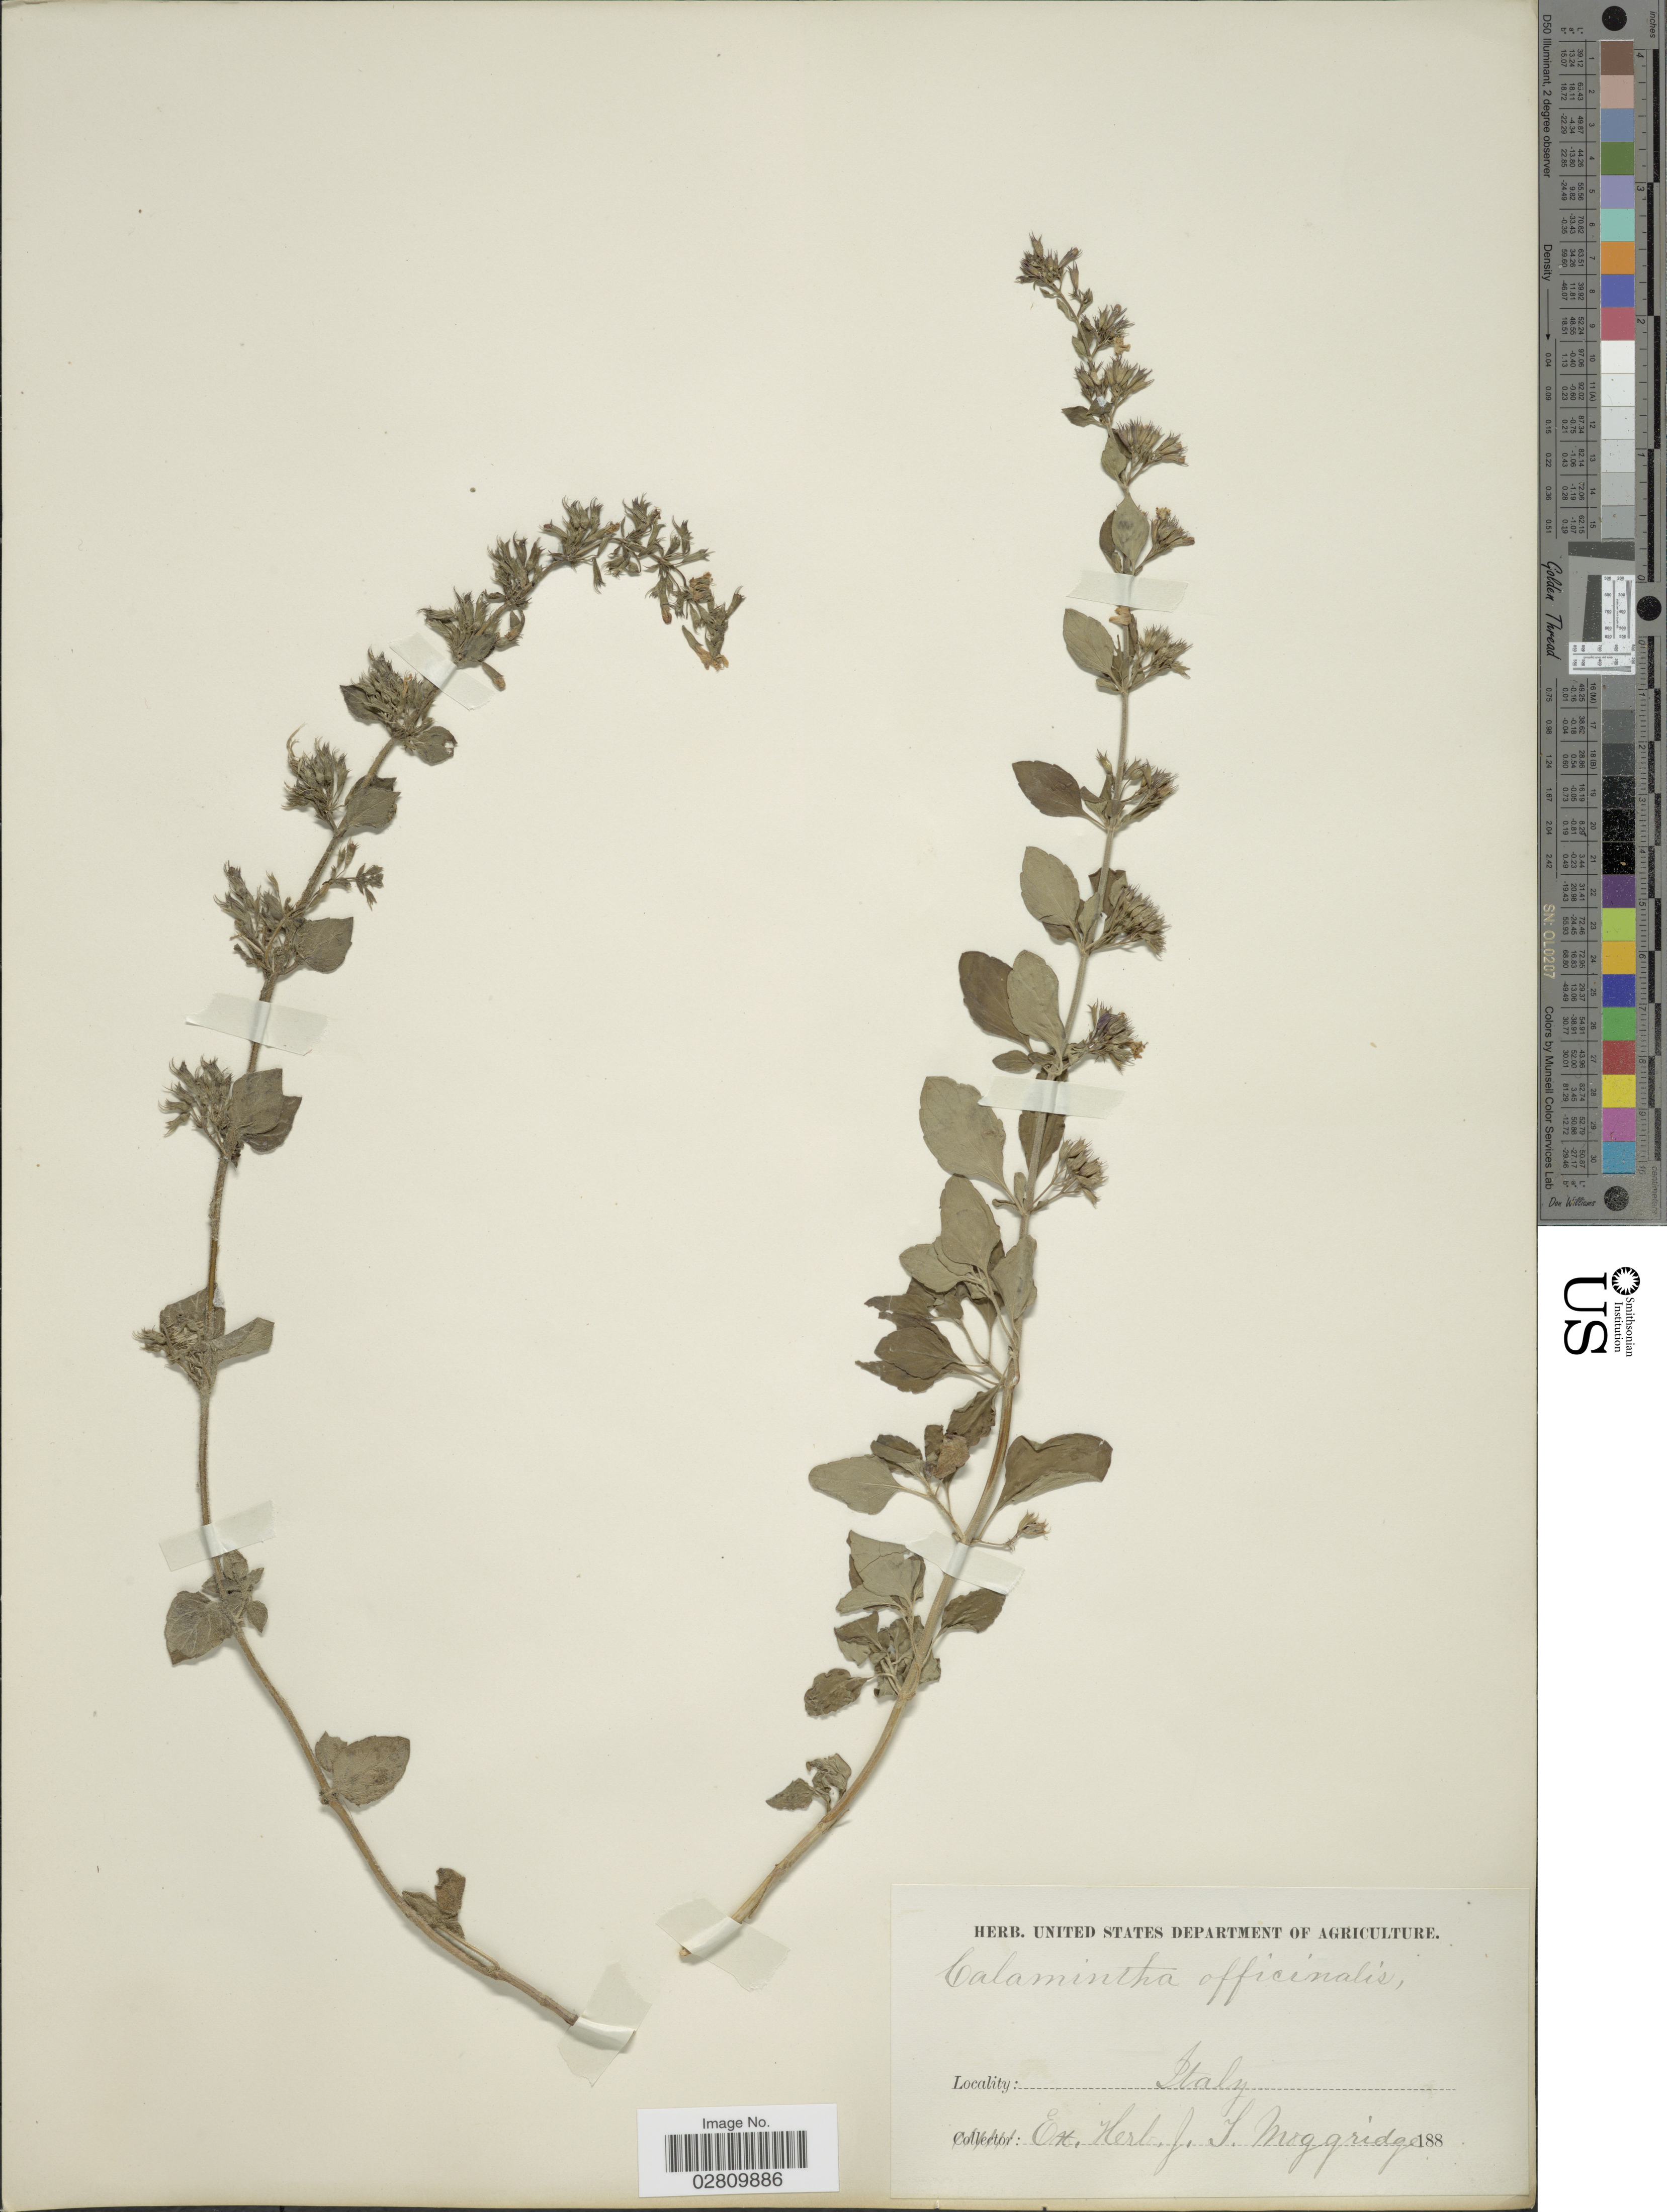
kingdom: Plantae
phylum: Tracheophyta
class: Magnoliopsida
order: Lamiales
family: Lamiaceae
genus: Calamintha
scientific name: Calamintha officinalis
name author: Moench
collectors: ex herb. U. S. Department of Agriculture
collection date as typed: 188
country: Italy